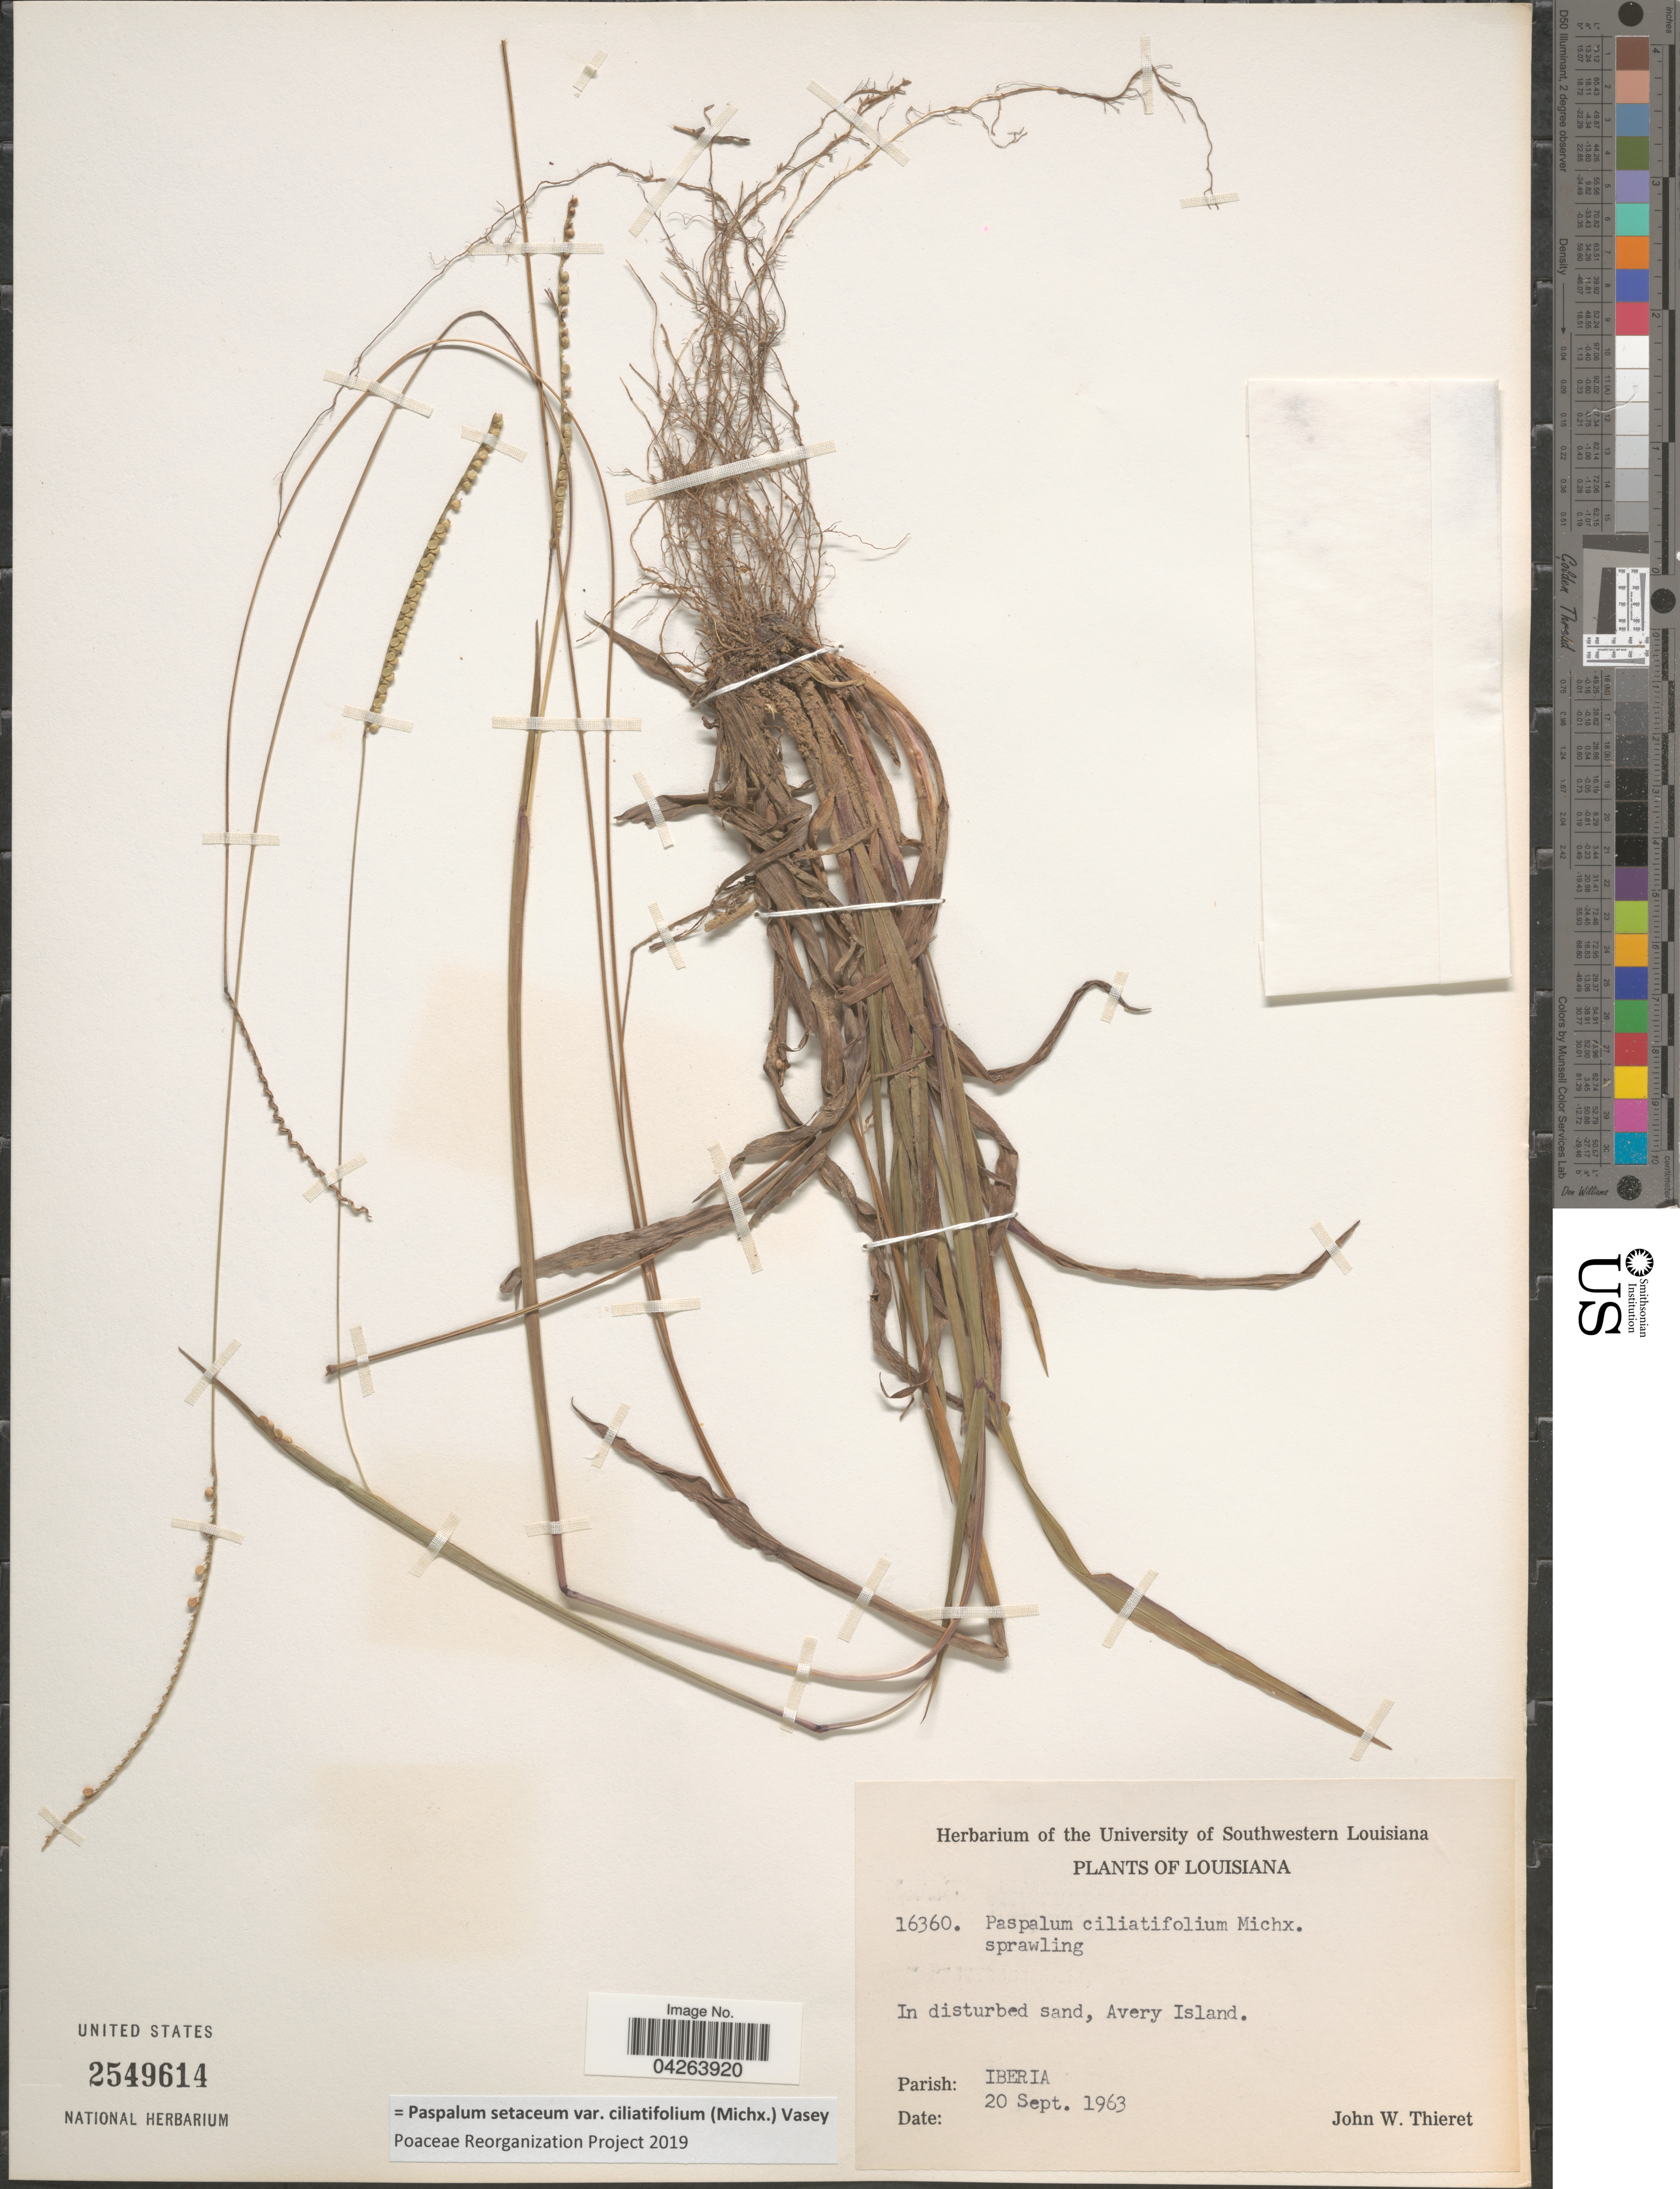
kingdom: Plantae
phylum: Tracheophyta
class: Liliopsida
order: Poales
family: Poaceae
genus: Paspalum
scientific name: Paspalum setaceum var. ciliatifolium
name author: (Michx.) Vasey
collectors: J. W. Thieret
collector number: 16360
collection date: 1963-09-20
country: United States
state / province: Louisiana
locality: In disturbed sand, Avery Island. Parish: Iberia.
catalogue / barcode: US 2549614